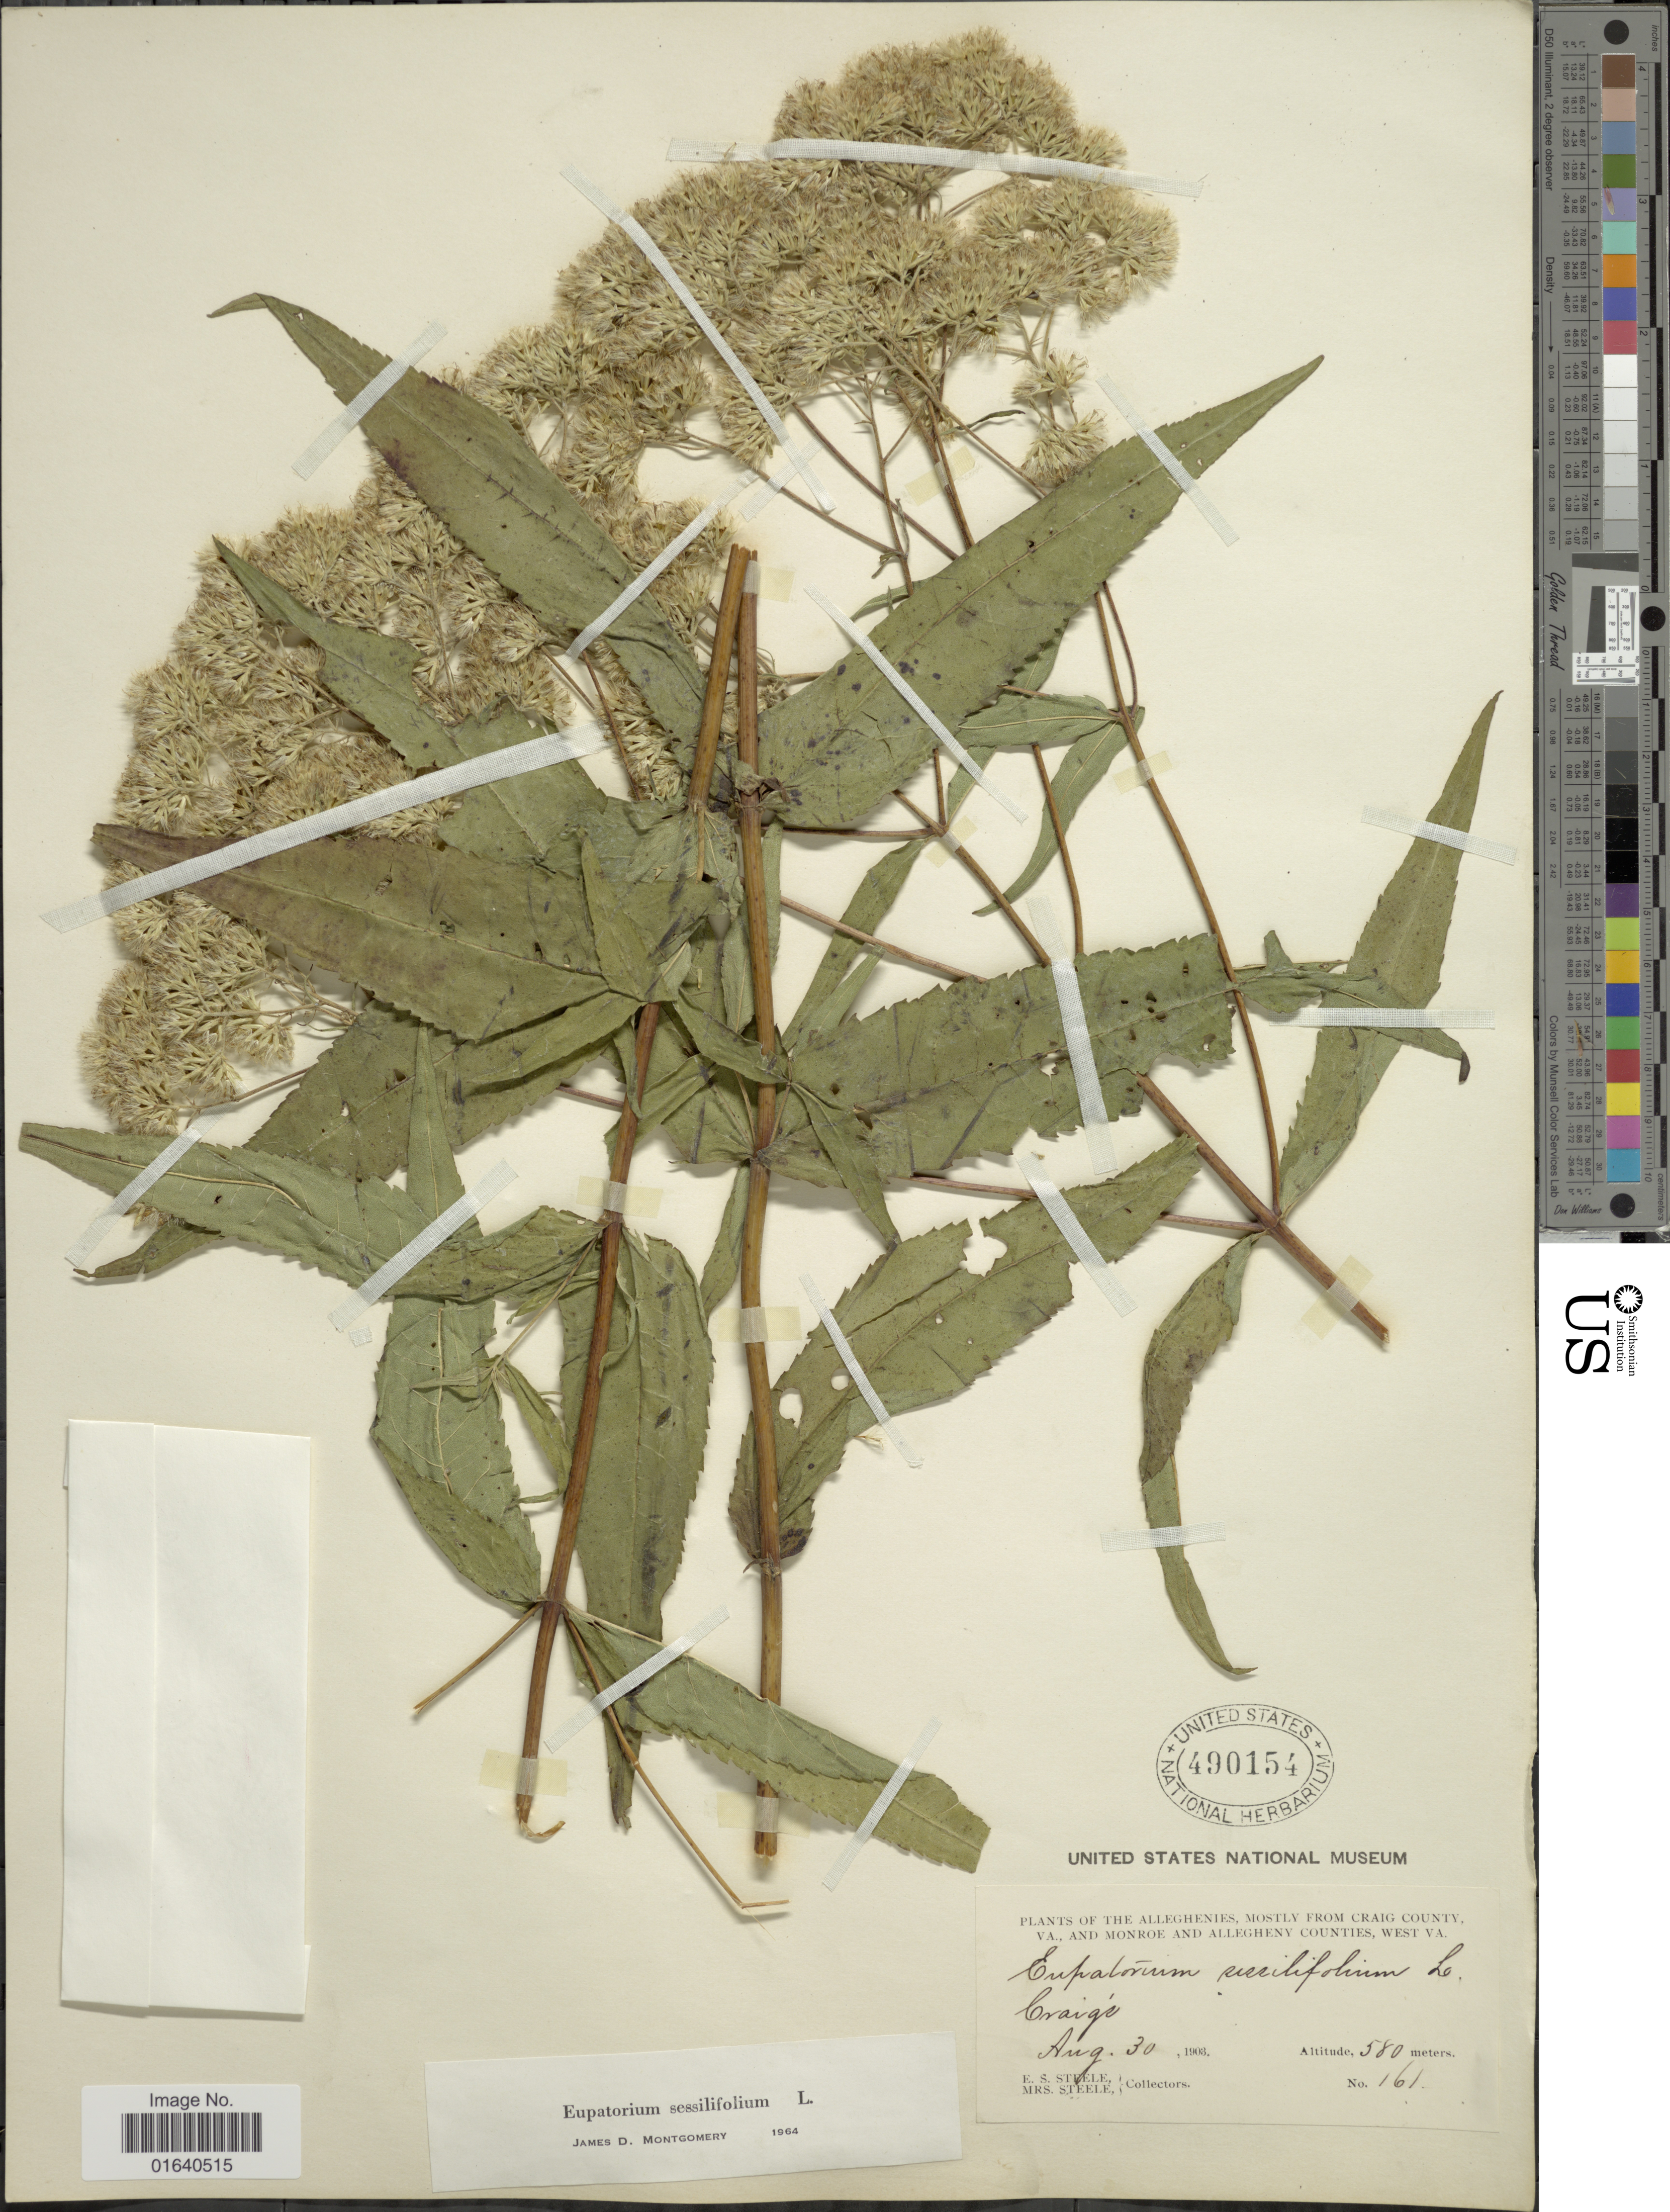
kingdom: Plantae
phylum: Tracheophyta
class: Magnoliopsida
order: Asterales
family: Asteraceae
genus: Eupatorium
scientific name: Eupatorium sessilifolium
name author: L.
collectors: E. Steele & Mrs. E. S. Steele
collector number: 161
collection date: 1903-08-30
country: United States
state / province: West Virginia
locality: The Alleghenies, Mostly from Craig County, VA., and Monroe and Allegheny Counties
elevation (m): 580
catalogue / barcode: US 490154